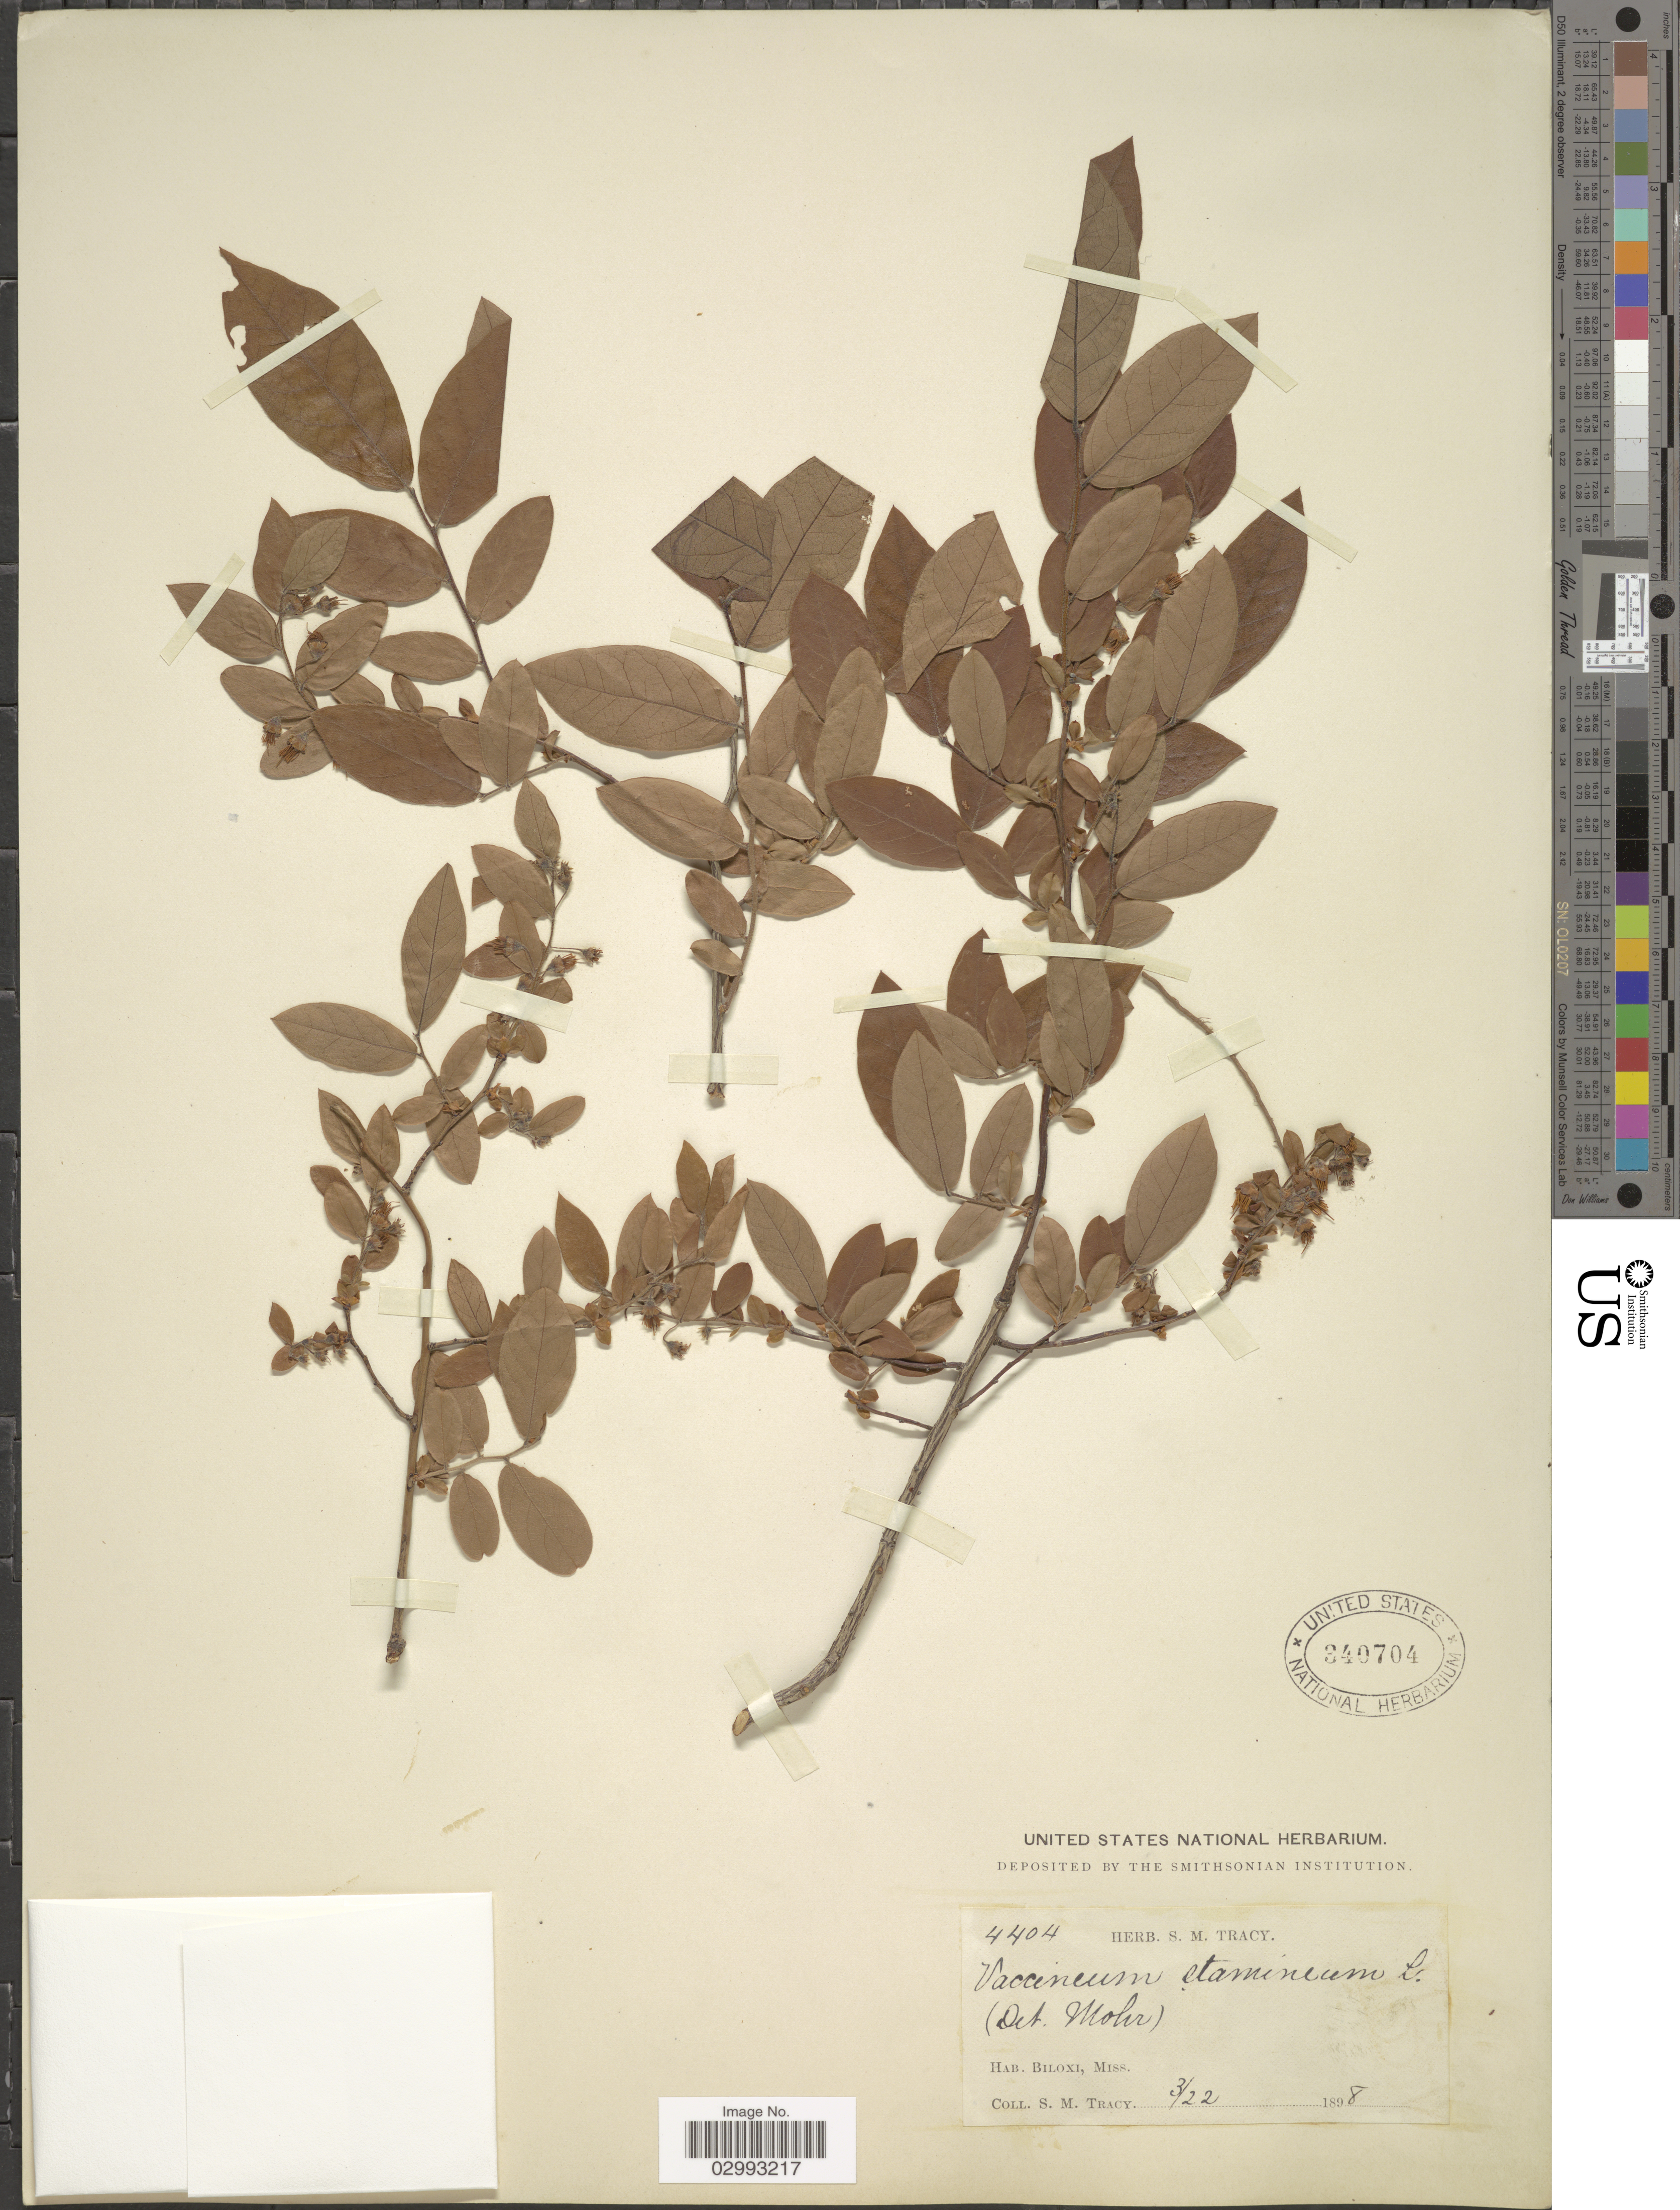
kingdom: Plantae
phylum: Tracheophyta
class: Magnoliopsida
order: Ericales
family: Ericaceae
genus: Polycodium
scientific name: Polycodium sericeum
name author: (C. Mohr) C.B. Rob.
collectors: S. M. Tracy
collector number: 4404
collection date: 1898-03-22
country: United States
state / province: Mississippi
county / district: Harrison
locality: Biloxi.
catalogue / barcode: US 340704